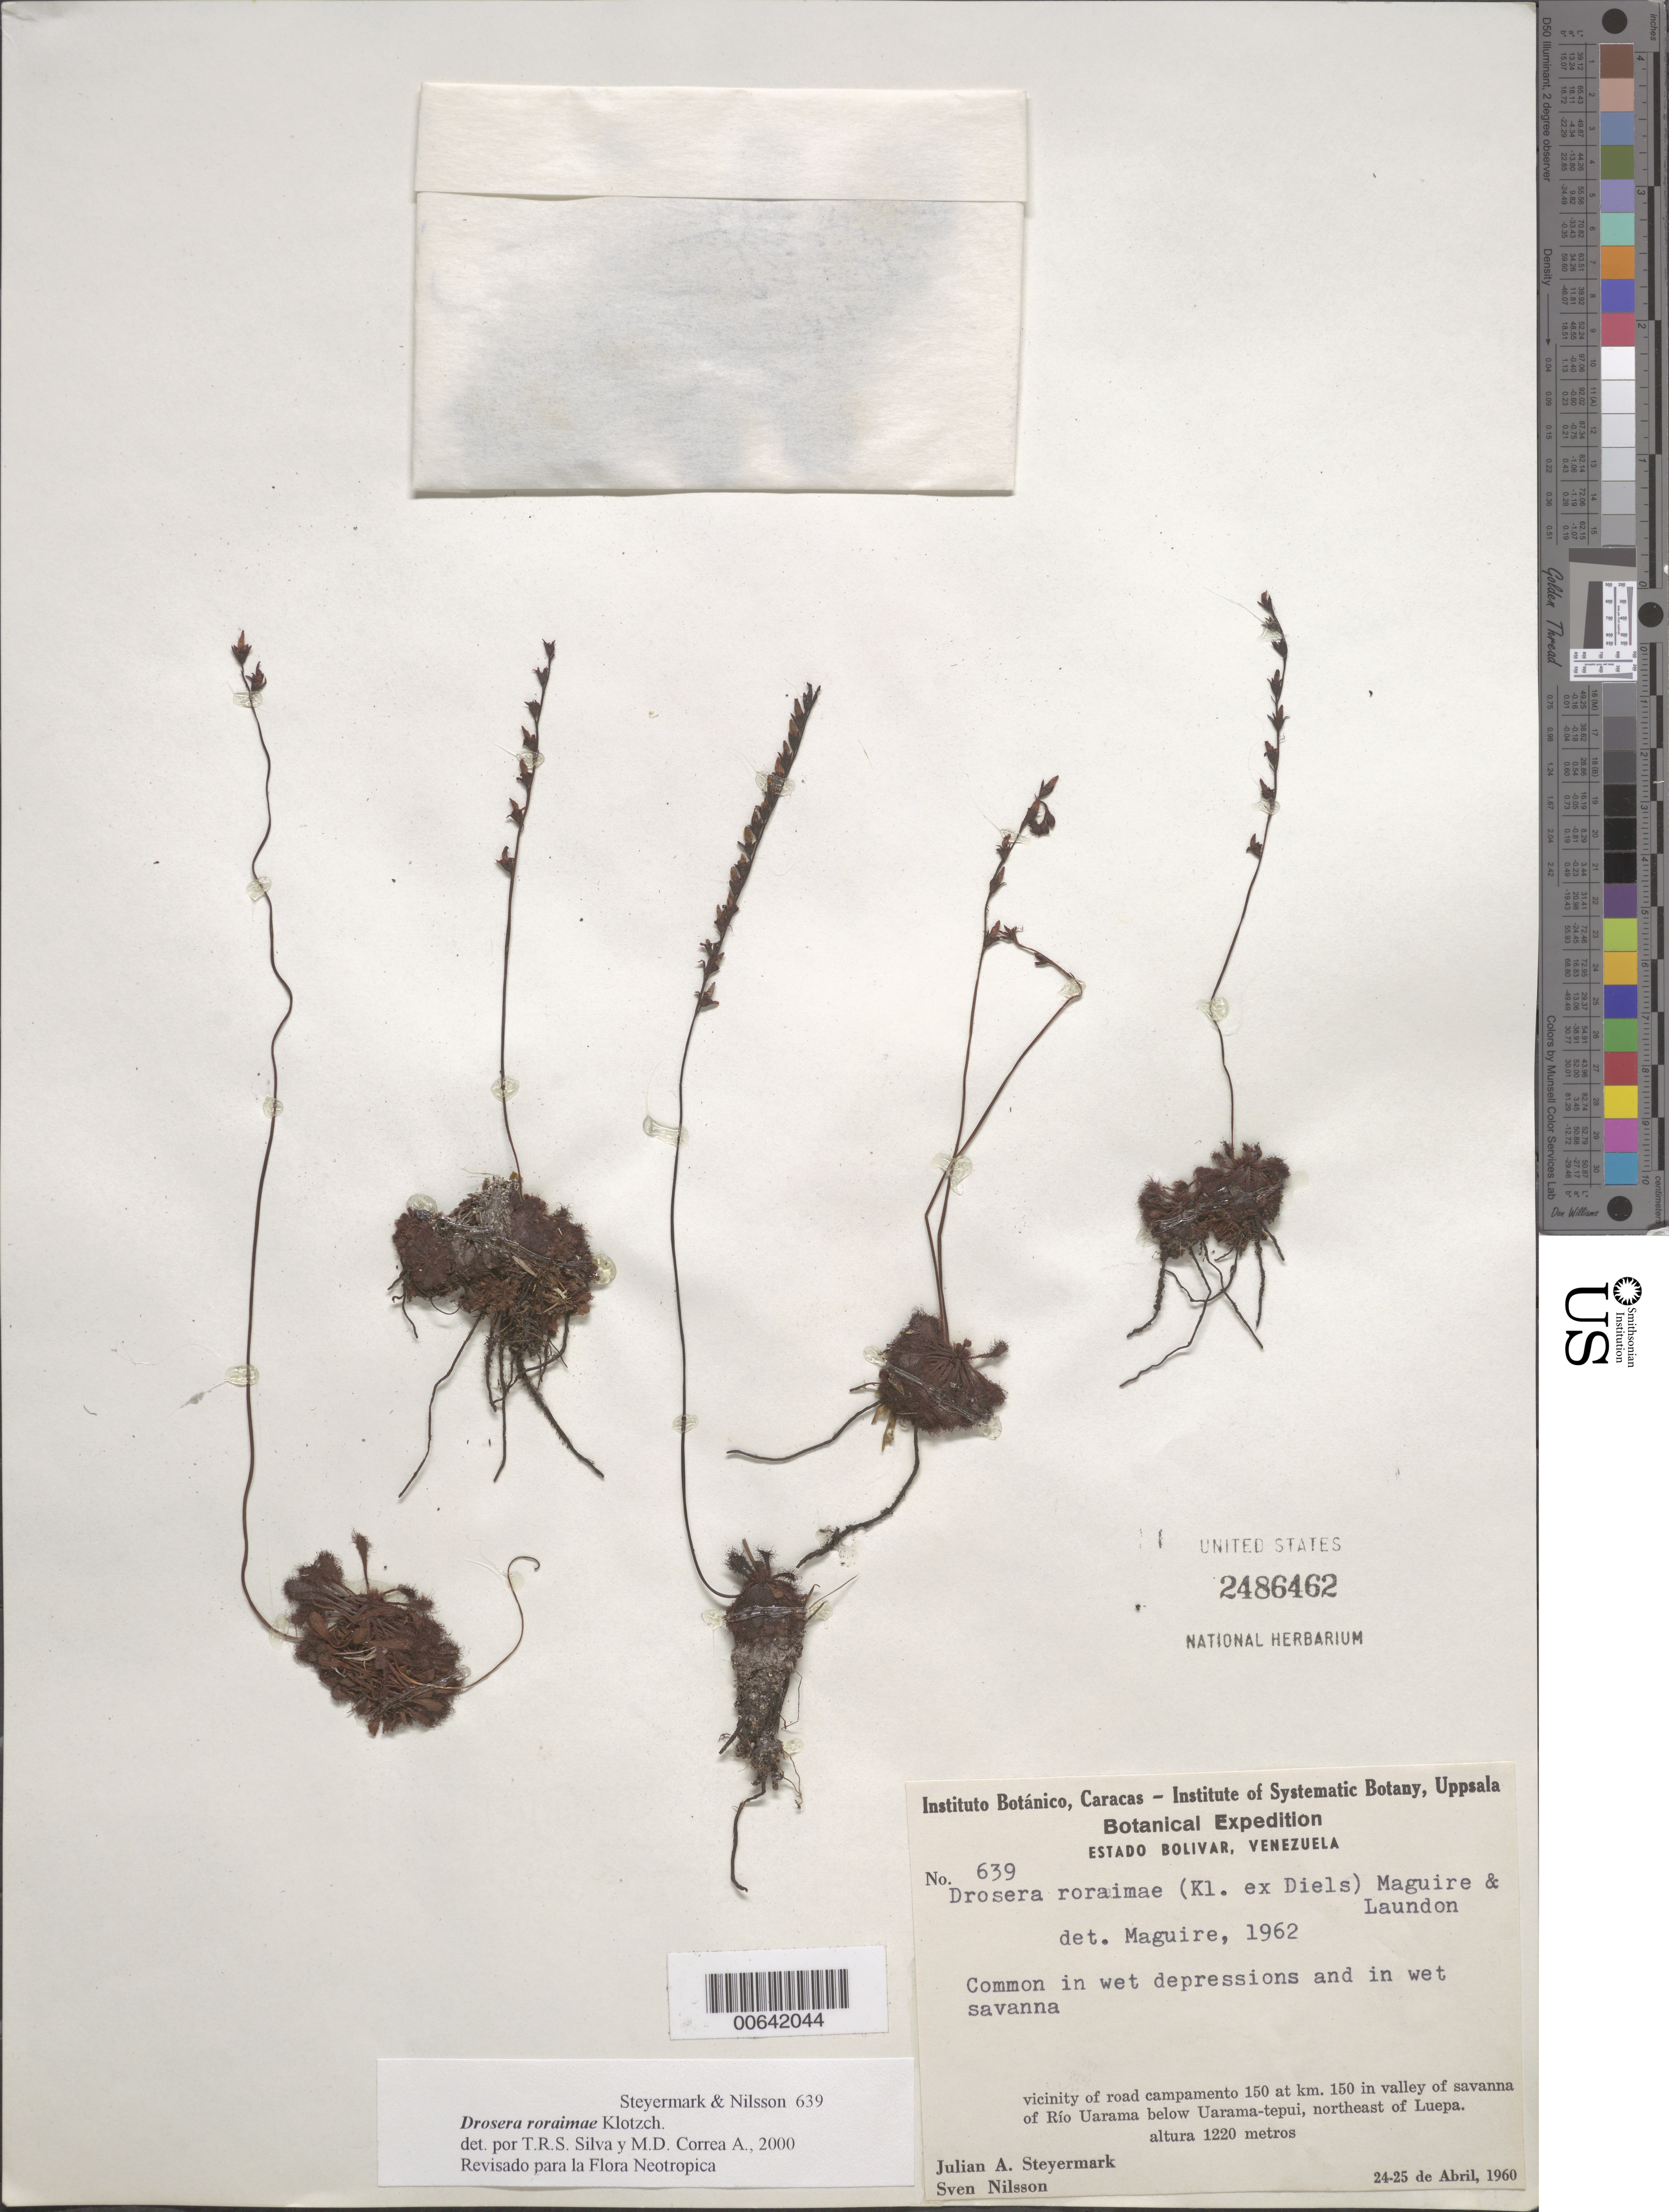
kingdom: Plantae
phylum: Tracheophyta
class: Magnoliopsida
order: Caryophyllales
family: Droseraceae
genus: Drosera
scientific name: Drosera roraimae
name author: (Klotzsch ex Diels) Maguire & J.R. Laundon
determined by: Maguire, Bassett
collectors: J. Steyermark & Sv. Nilsson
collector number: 639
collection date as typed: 24 Apr 1960 to 25 Apr 1960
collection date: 1960-04-24/1960-04-25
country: Venezuela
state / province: Bolívar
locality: Vicinity of road campamento 150 at km 150 in valley of savanna of Río Uarama below Uarama-tepui, NE of Luepa.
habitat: In wet depressions and in wet savanna.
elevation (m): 1220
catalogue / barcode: US 2486462